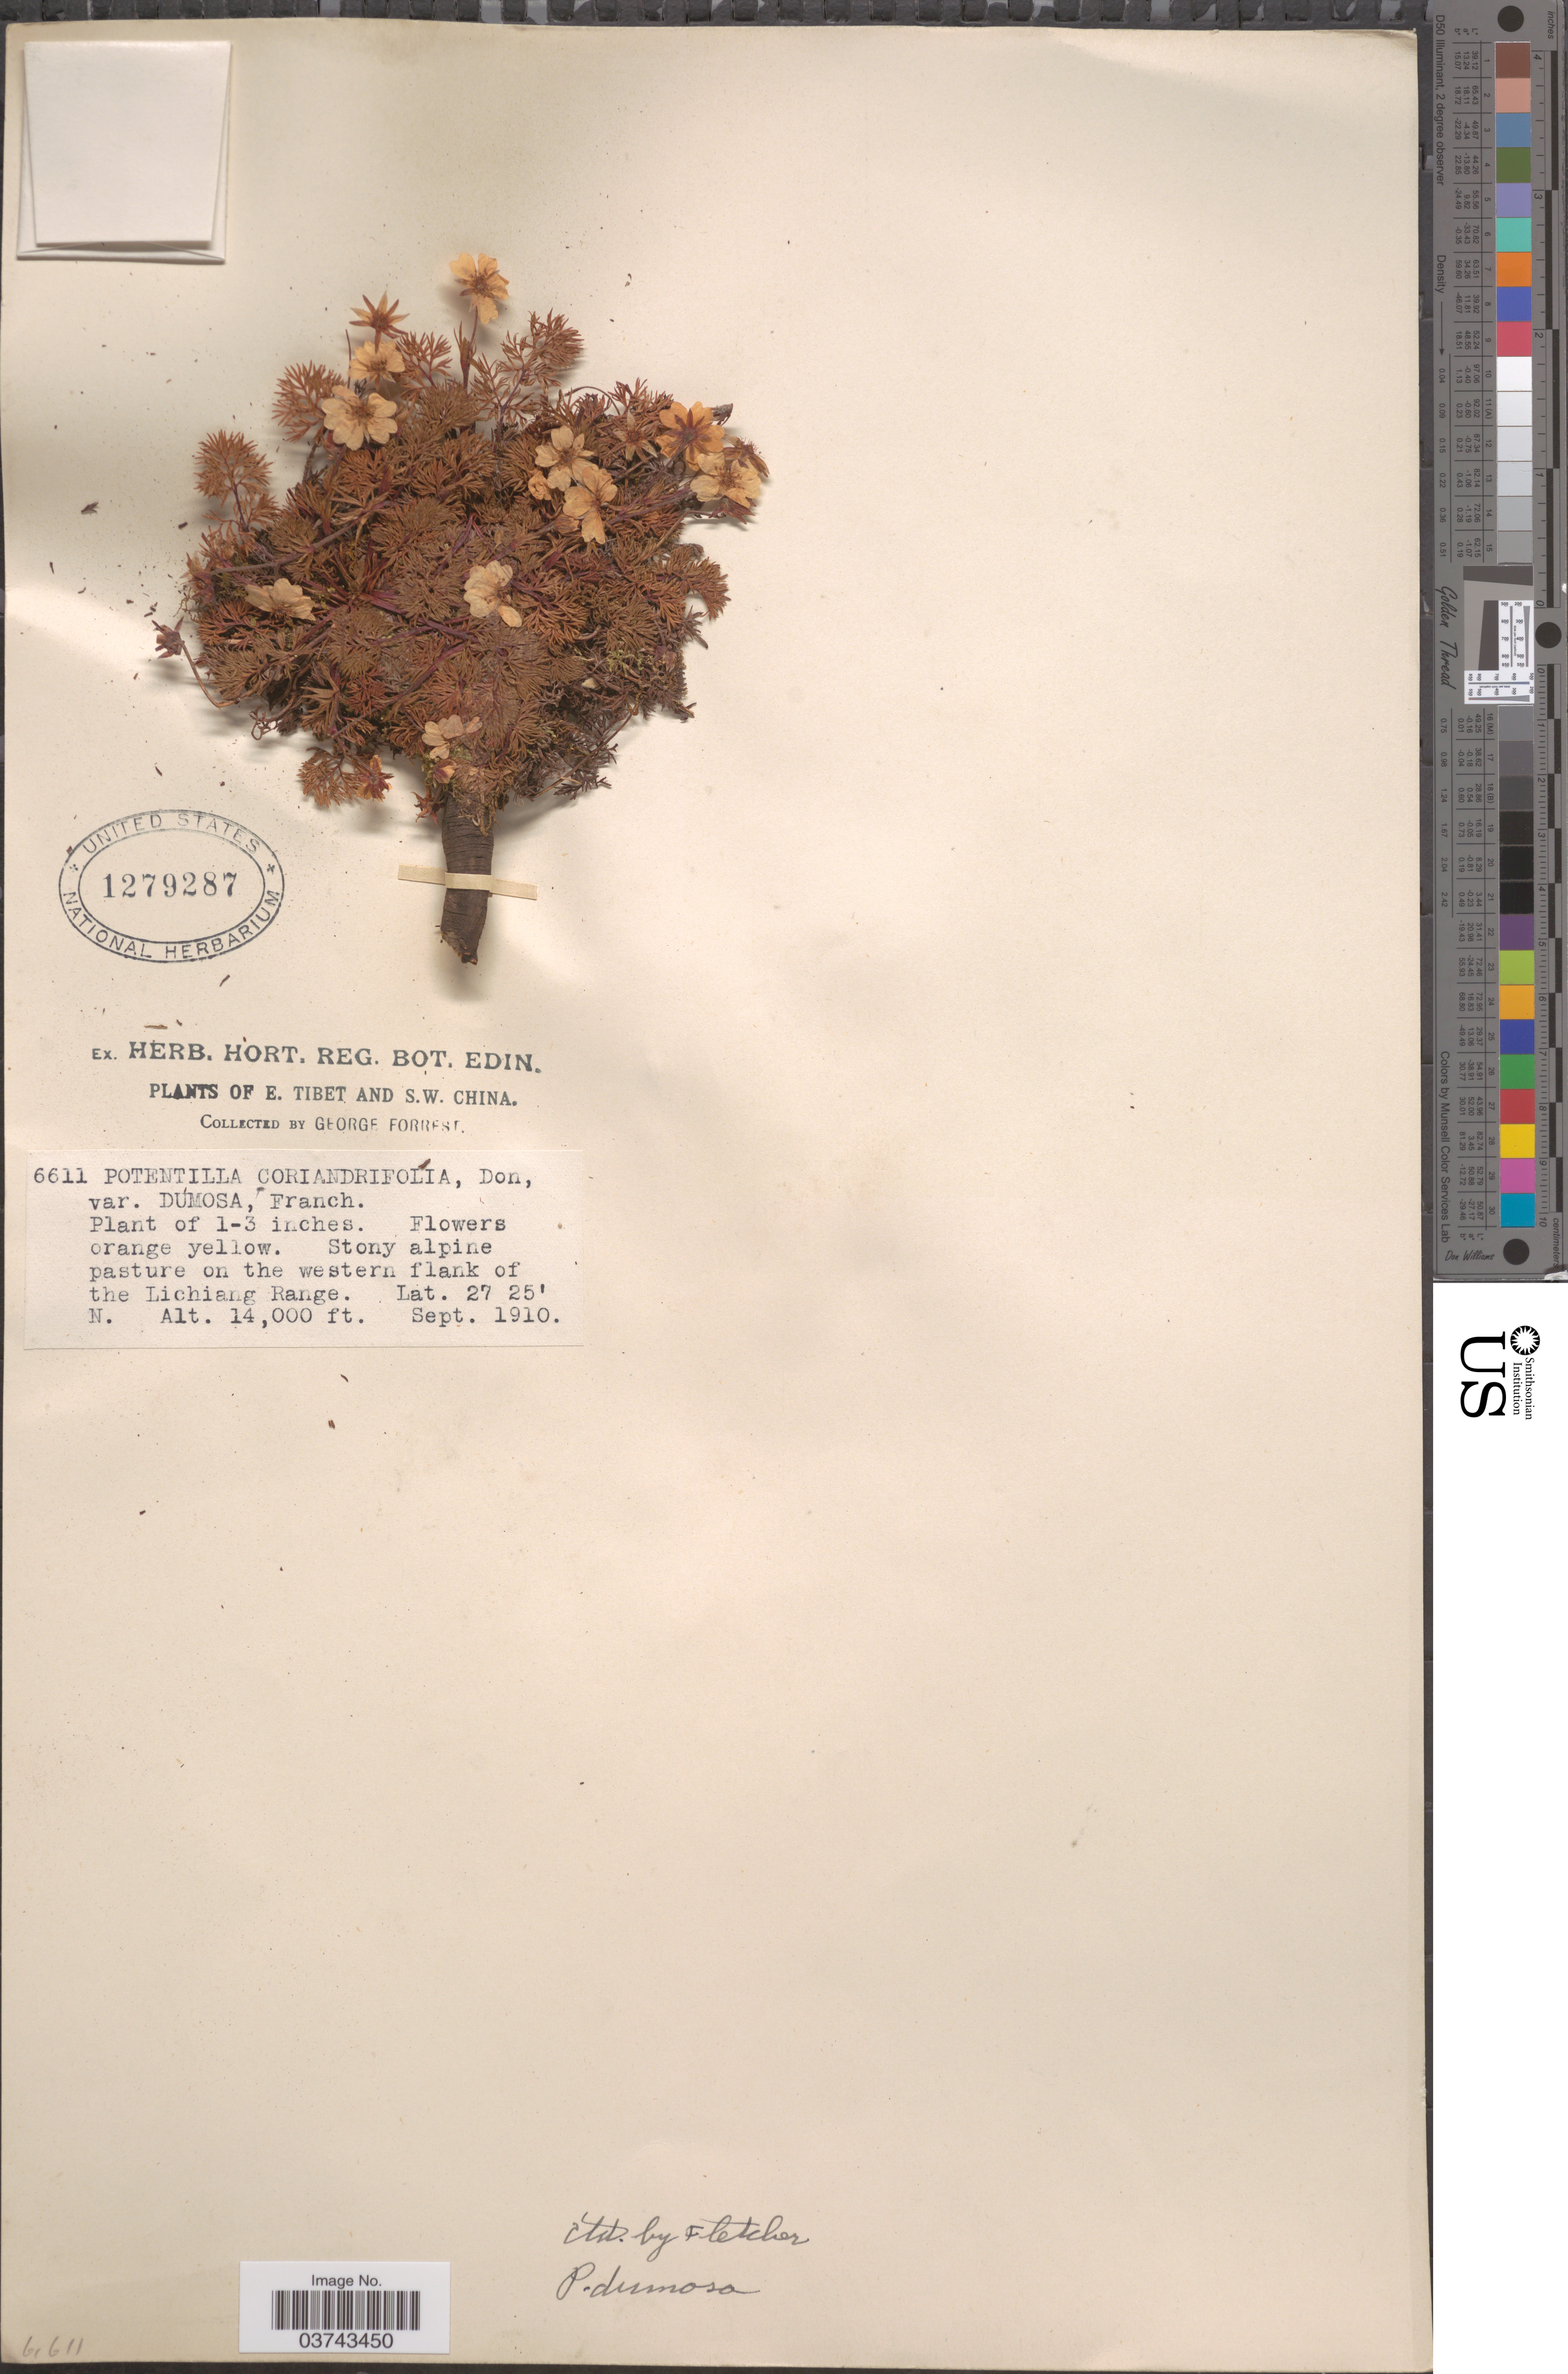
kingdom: Plantae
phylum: Tracheophyta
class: Magnoliopsida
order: Rosales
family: Rosaceae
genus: Potentilla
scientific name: Potentilla dumosa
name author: (Franch.) Hand.-Mazz.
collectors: G. Forrest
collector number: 6611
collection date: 1910-09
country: China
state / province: Xizang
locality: E. Tibet and S. W. China. Western flank of the Lichiang Range.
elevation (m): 4267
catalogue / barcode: US 1279287